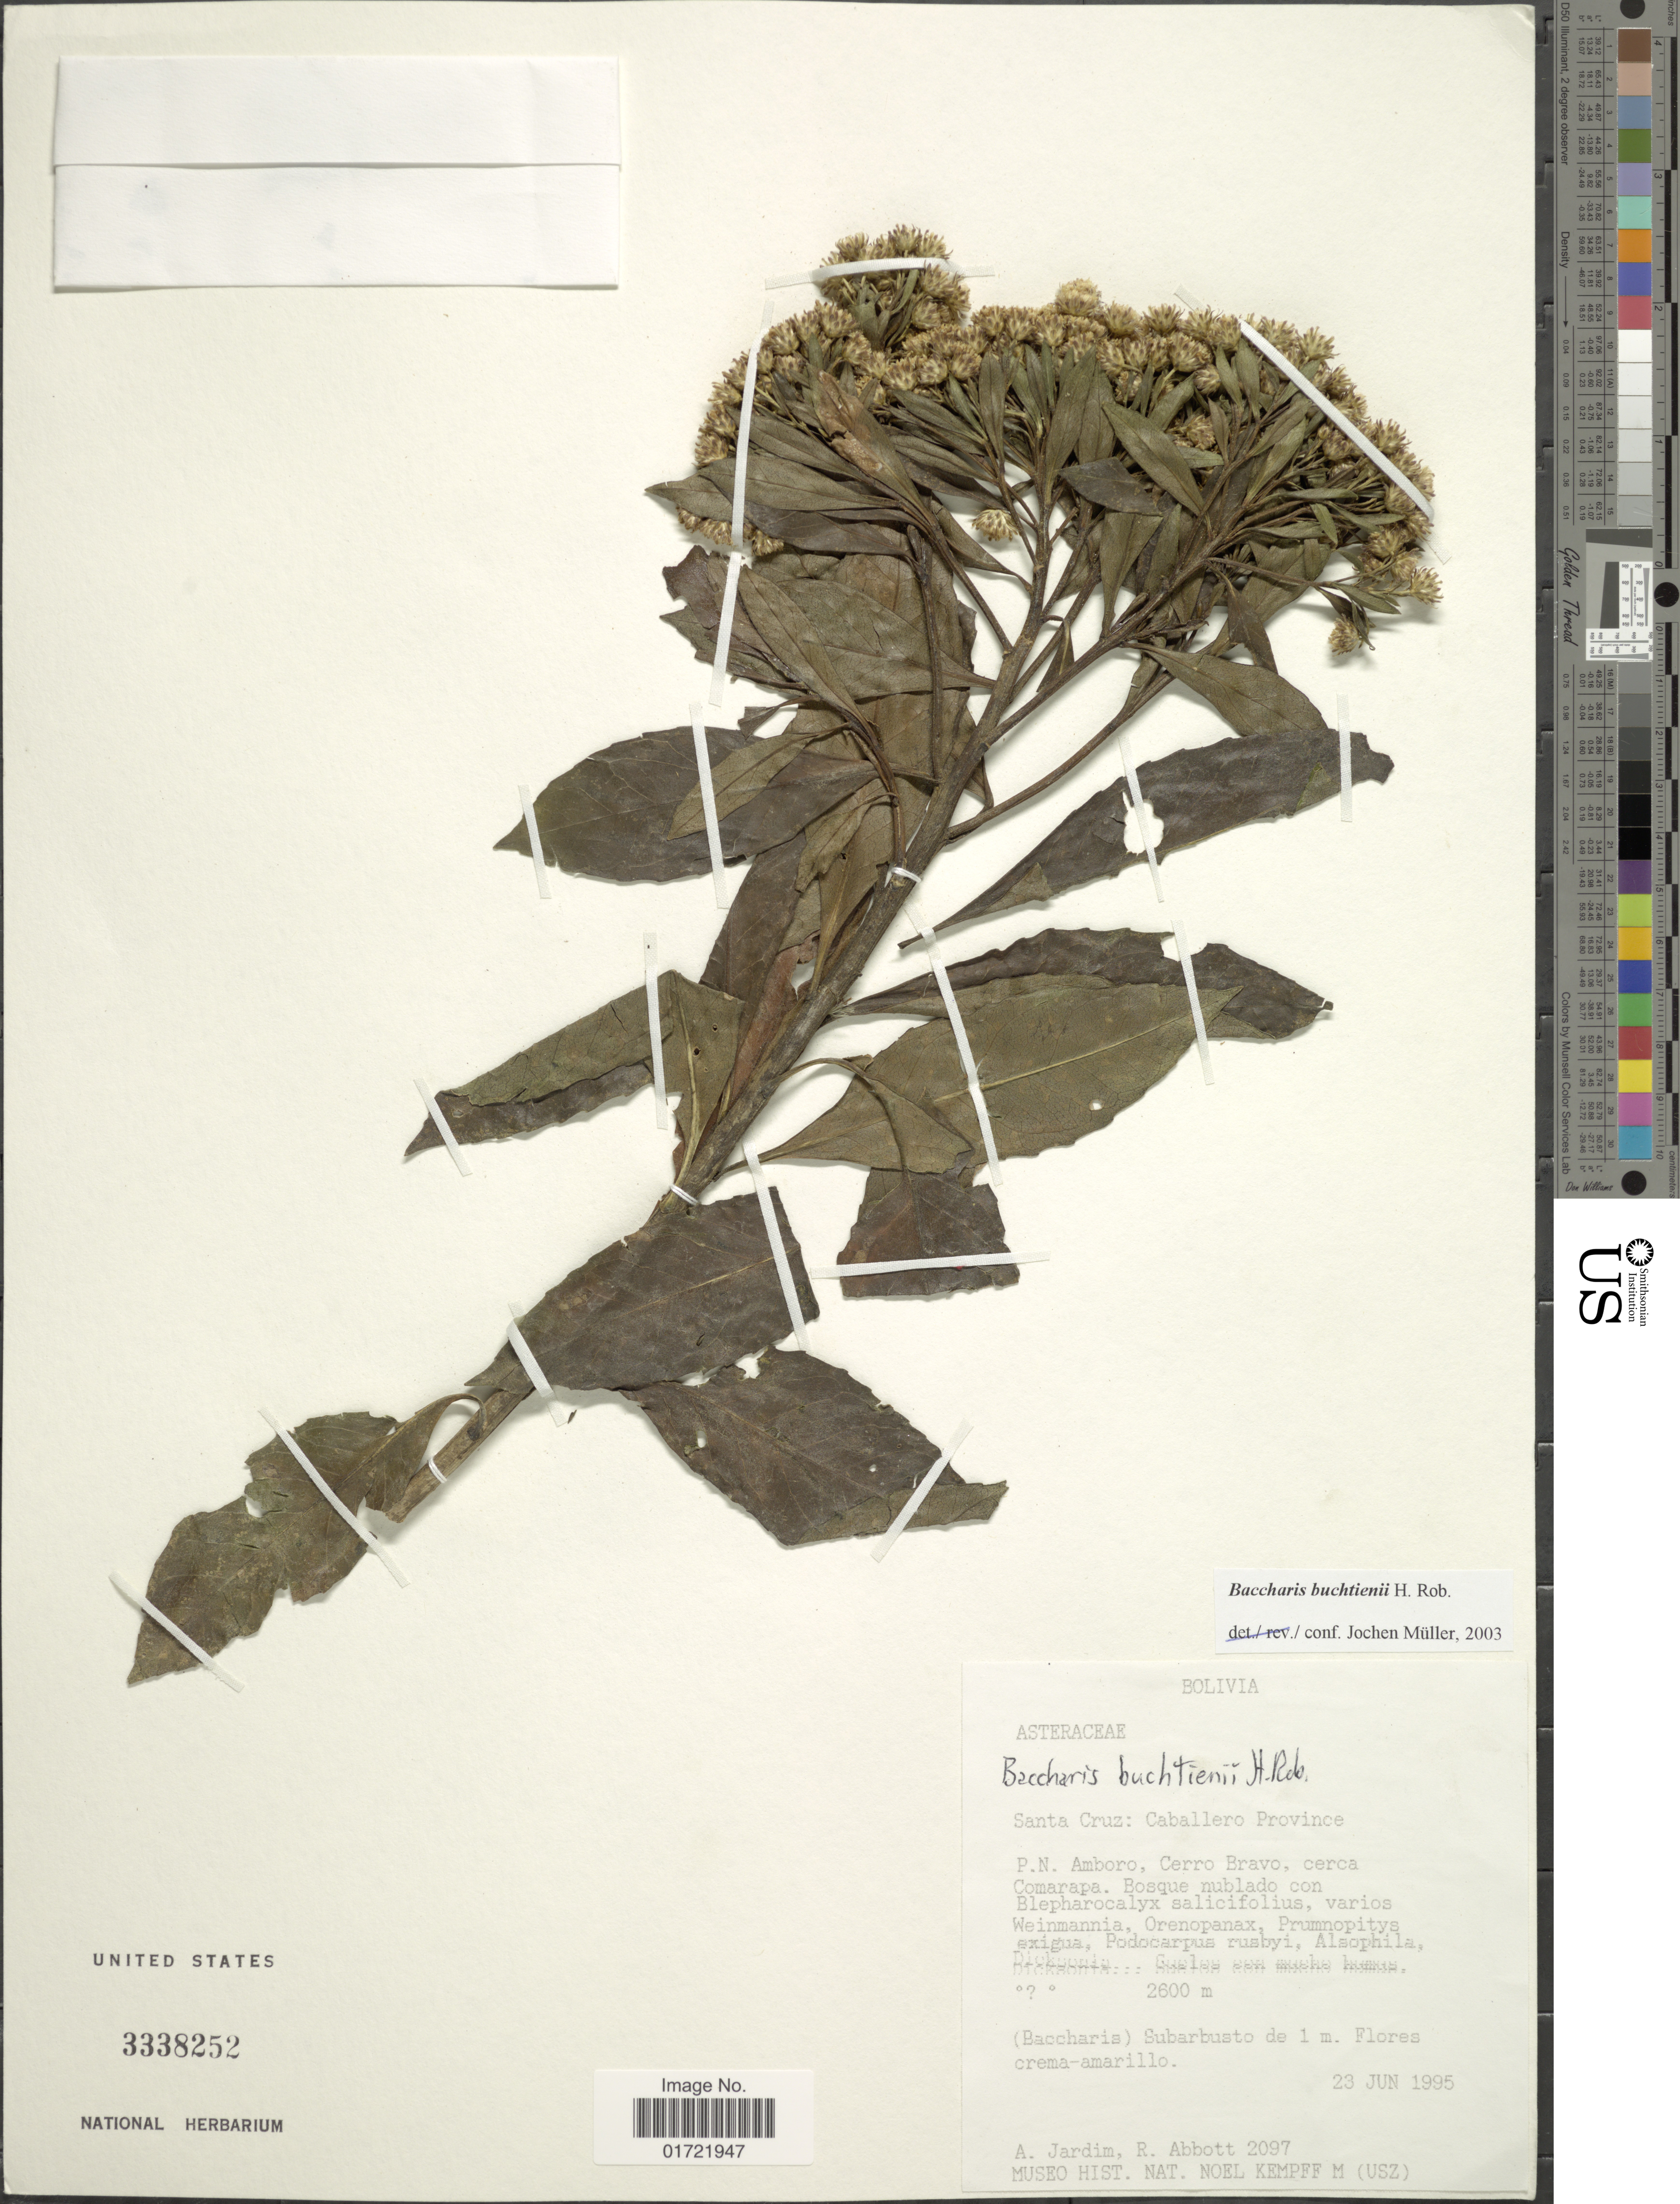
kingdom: Plantae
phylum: Tracheophyta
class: Magnoliopsida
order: Asterales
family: Asteraceae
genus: Baccharis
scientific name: Baccharis buchtienii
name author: H. Rob.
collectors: A. Jardim & J. R. Abbott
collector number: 2097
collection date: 1995-06-23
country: Bolivia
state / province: Santa Cruz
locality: Caballero Province. P N. Amboro, Cerro Bravo, cerca Comarapa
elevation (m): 2600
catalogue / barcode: US 3338252